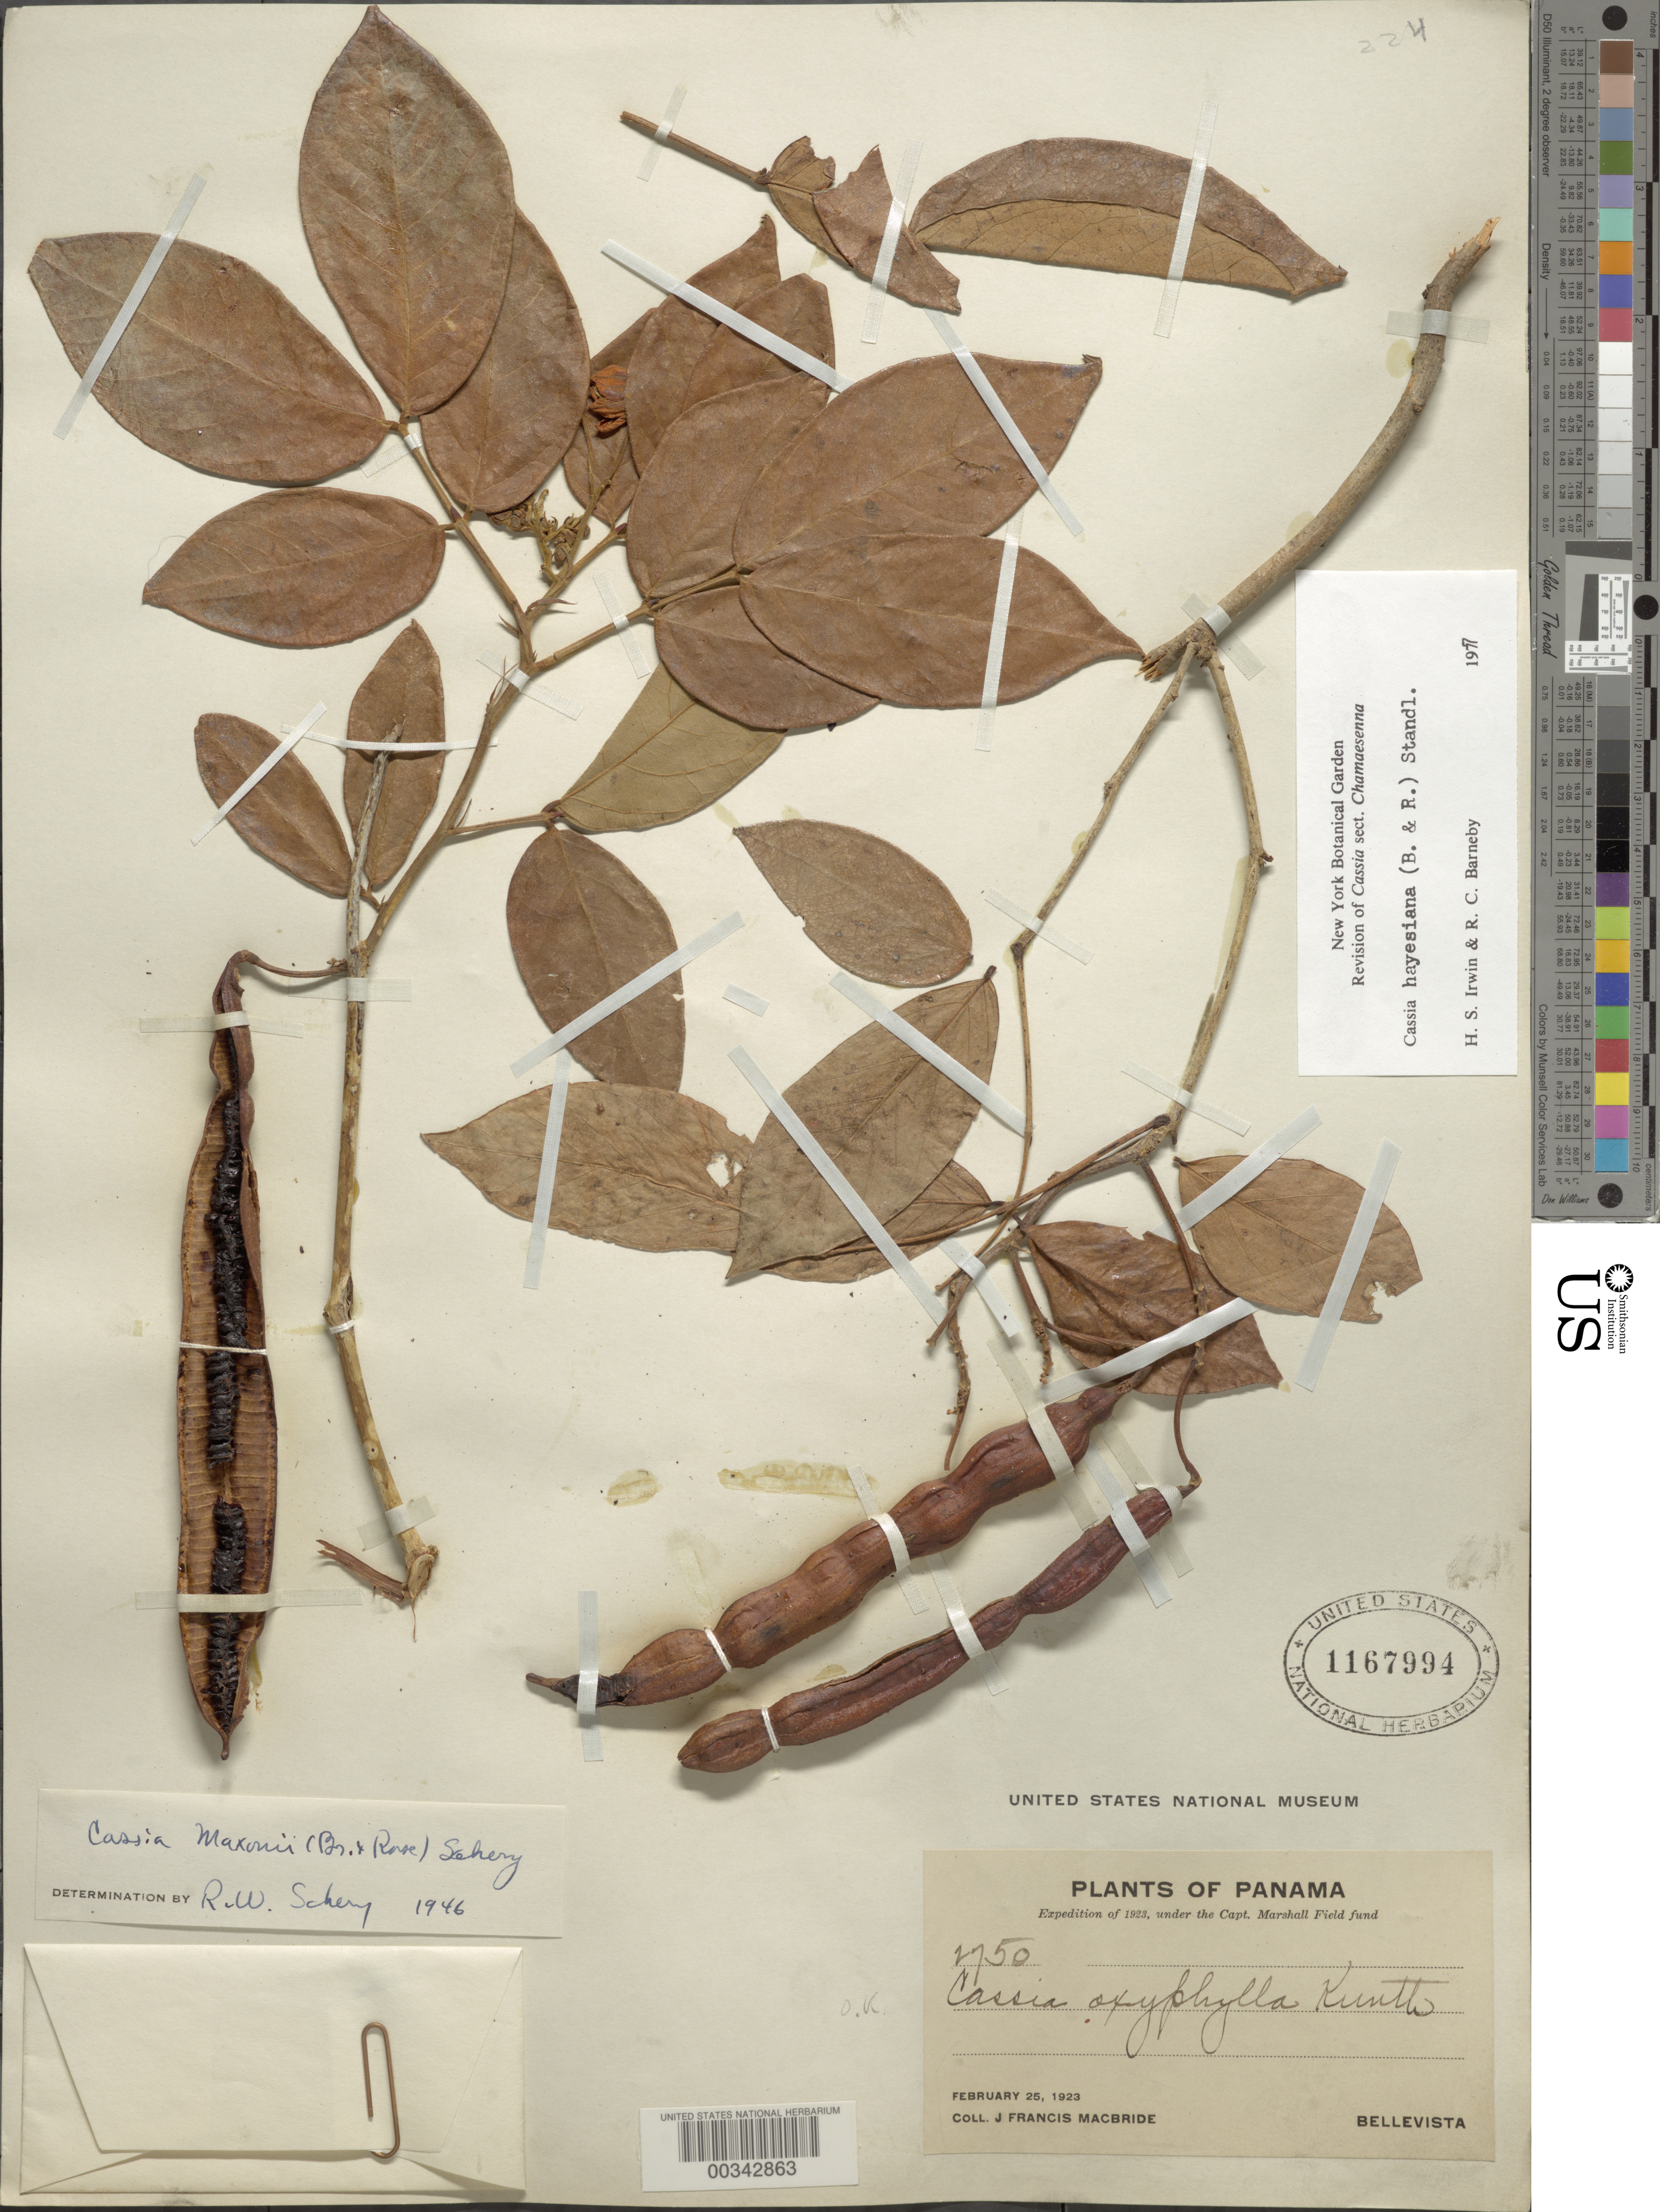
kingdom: Plantae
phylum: Tracheophyta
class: Magnoliopsida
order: Fabales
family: Fabaceae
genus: Senna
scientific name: Senna hayesiana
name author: (Britton & Rose) H.S. Irwin & Barneby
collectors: J. F. Macbride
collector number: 2750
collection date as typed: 25 Feb 1923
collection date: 1923-02-25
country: Panama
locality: Bella Vista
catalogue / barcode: US 1167994